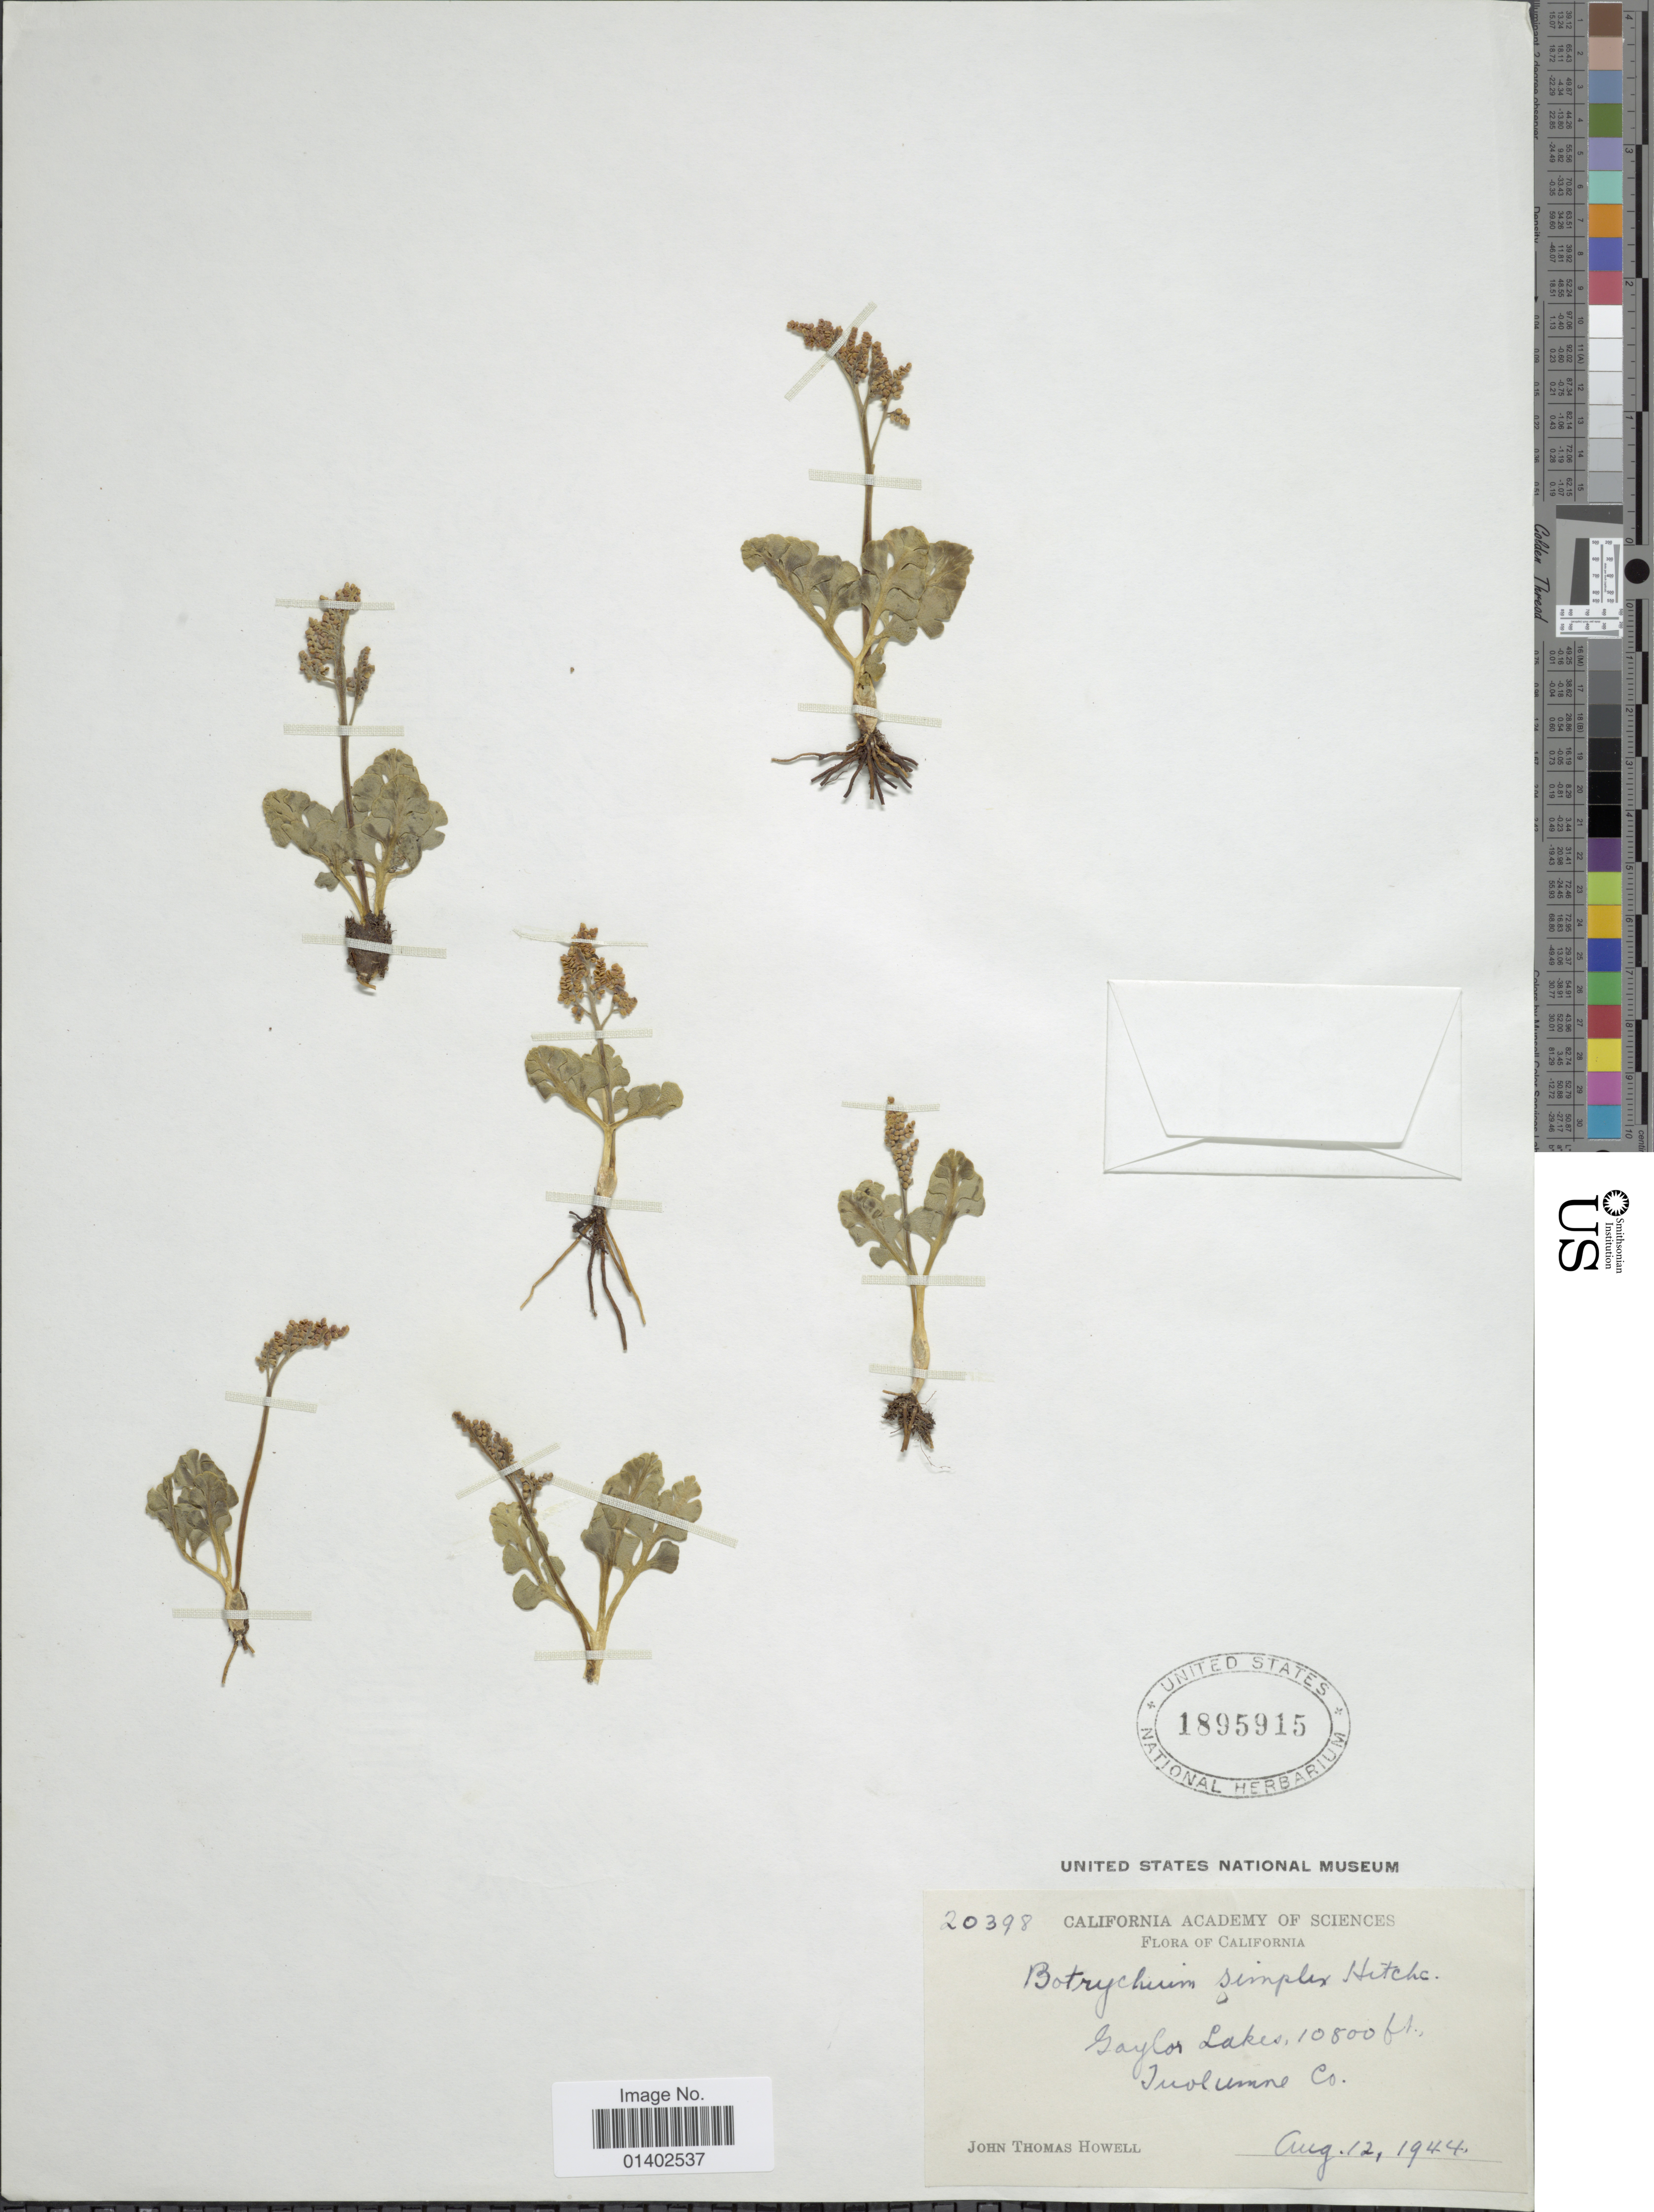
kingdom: Plantae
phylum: Tracheophyta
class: Polypodiopsida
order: Ophioglossales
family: Ophioglossaceae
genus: Botrychium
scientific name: Botrychium simplex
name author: E. Hitchc.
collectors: J. T. Howell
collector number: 20398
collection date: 1944-08-12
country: United States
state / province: California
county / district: Tuolumne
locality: Taylor Lakes, Tuolumne Co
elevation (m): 3292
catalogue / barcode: US 1895915